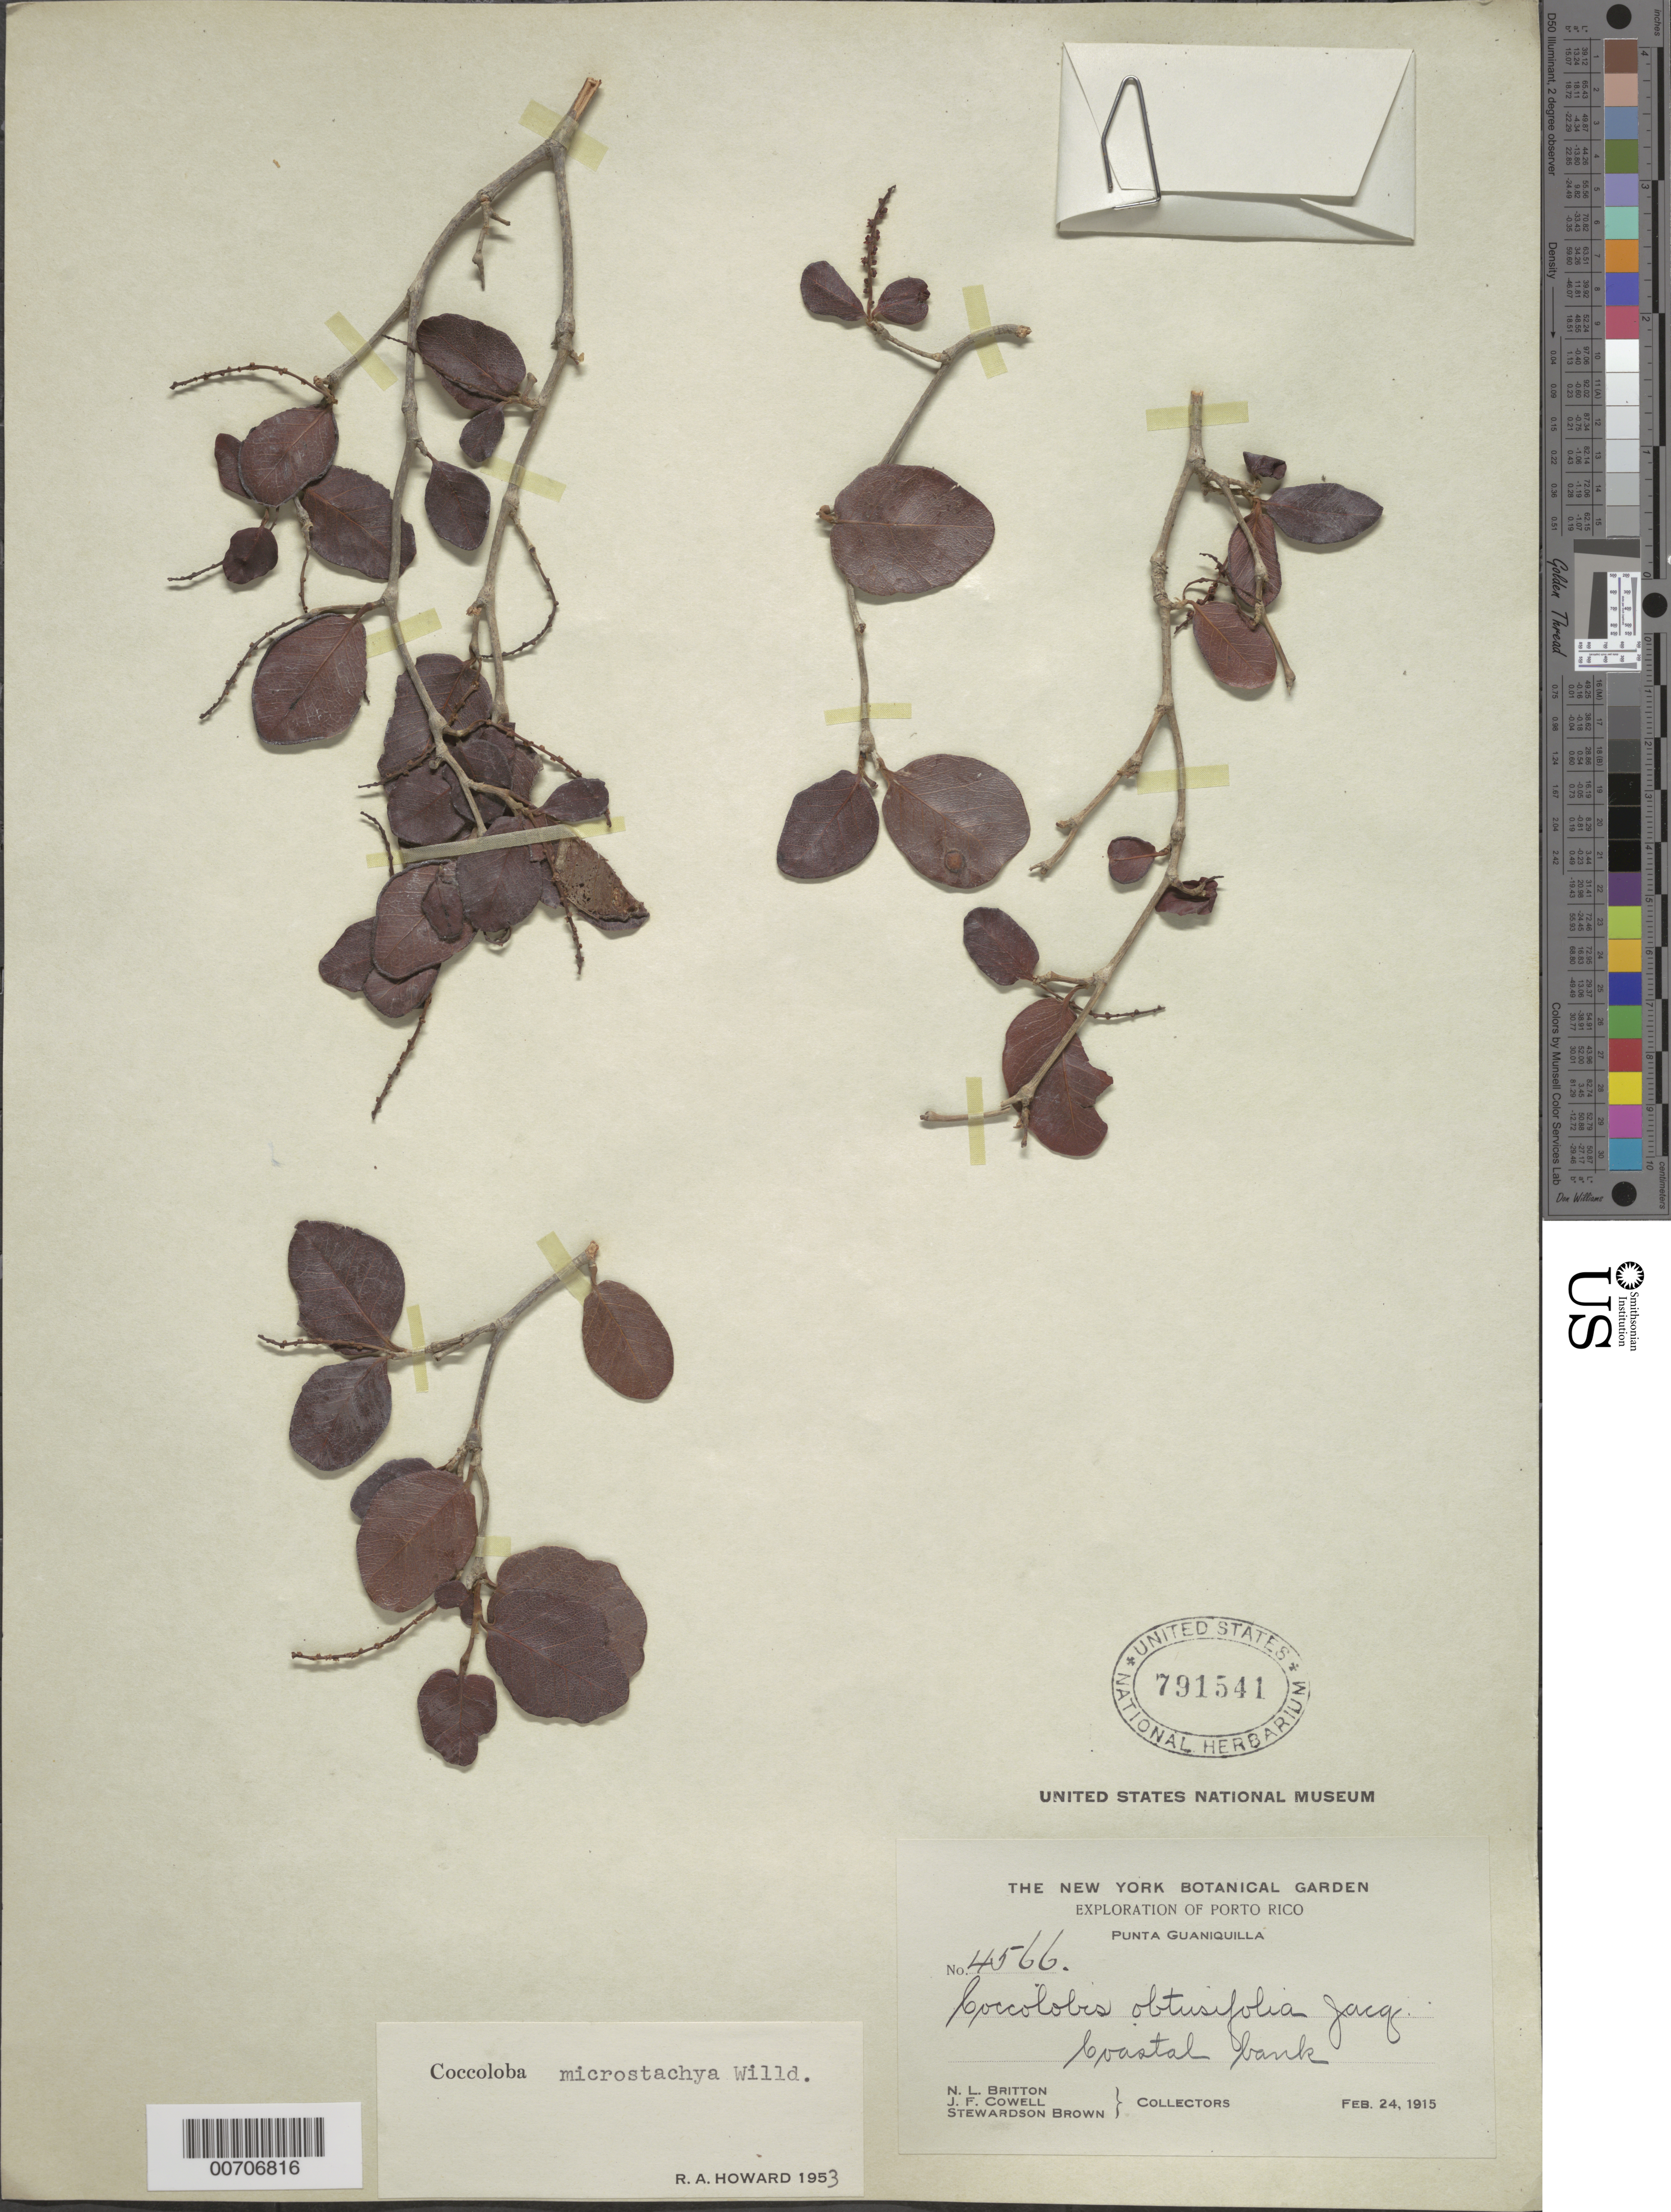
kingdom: Plantae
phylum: Tracheophyta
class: Magnoliopsida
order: Caryophyllales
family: Polygonaceae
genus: Coccoloba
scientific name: Coccoloba microstachya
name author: Willd.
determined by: Howard, R. A.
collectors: N. Britton, J. F. Cowell & S. Brown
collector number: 4566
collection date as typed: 24 Feb 1915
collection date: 1915-02-24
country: Puerto Rico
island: Greater Antilles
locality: Punta Guaniquilla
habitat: Coastal bank.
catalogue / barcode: US 791541